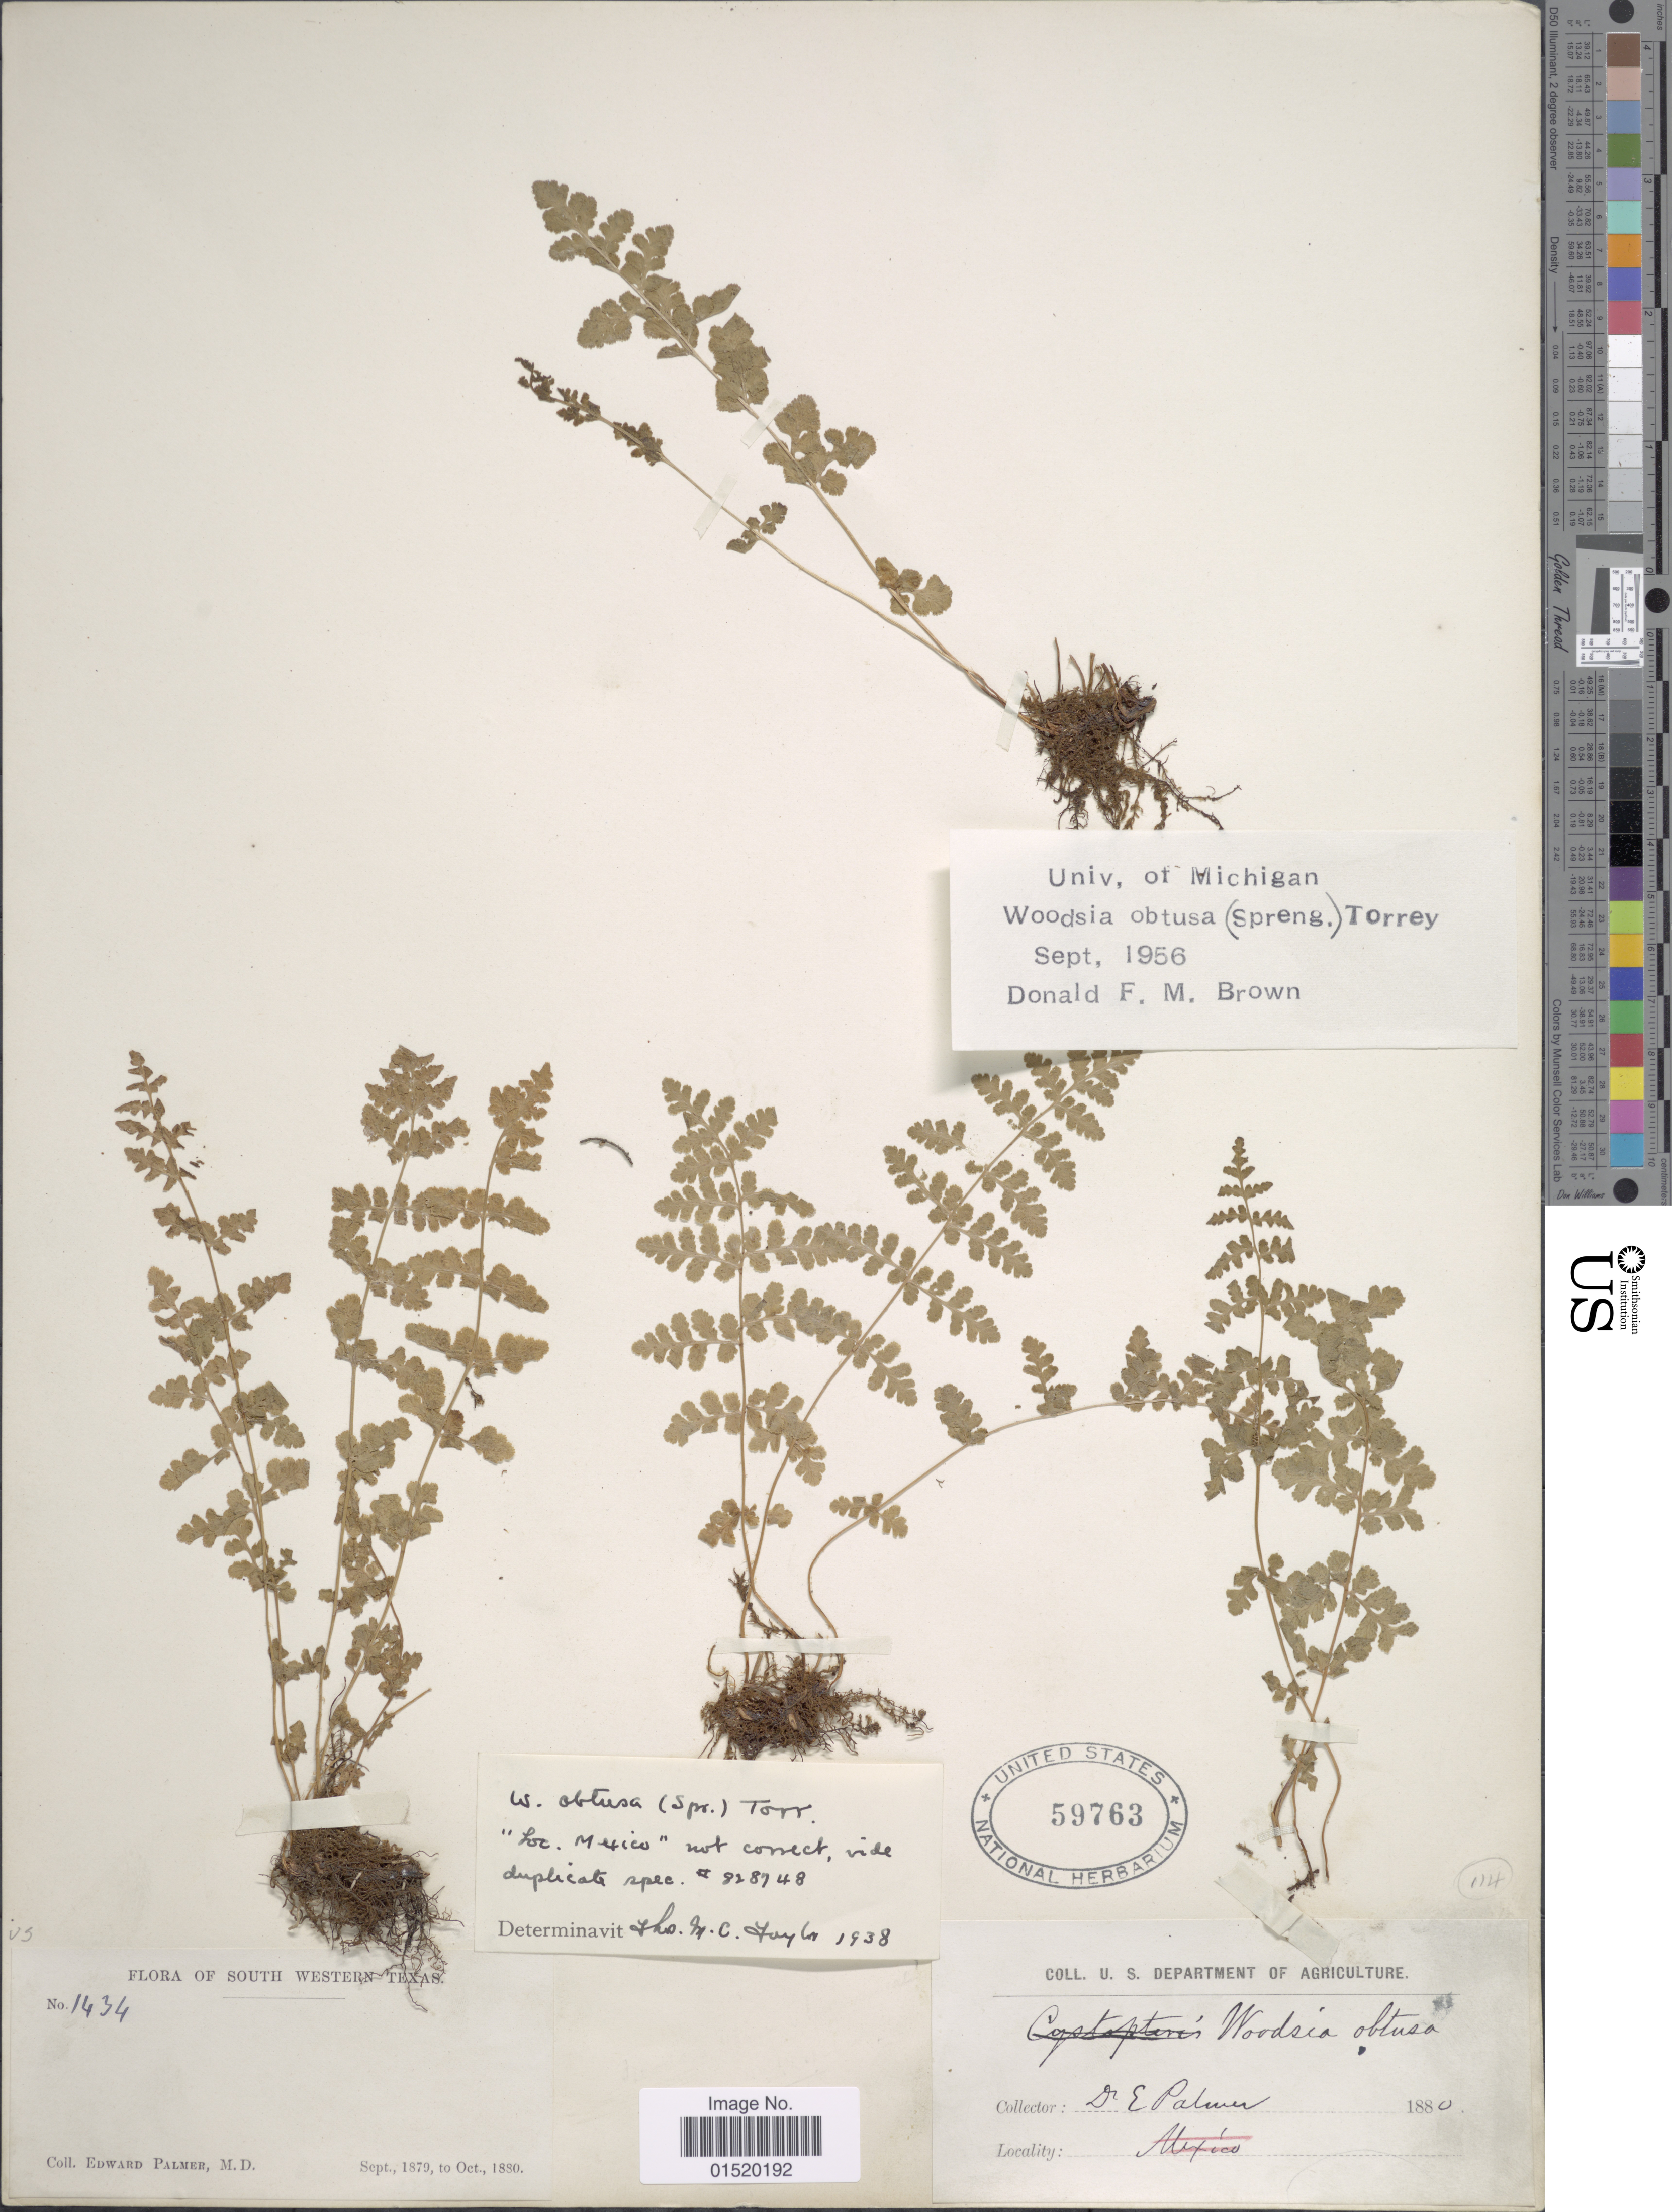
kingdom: Plantae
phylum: Tracheophyta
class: Polypodiopsida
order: Polypodiales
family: Woodsiaceae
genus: Woodsia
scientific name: Woodsia obtusa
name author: (Spreng.) Torr.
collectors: E. Palmer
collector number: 1434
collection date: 1879-09/1880-10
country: United States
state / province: Texas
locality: South Western Texas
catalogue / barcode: US 59763